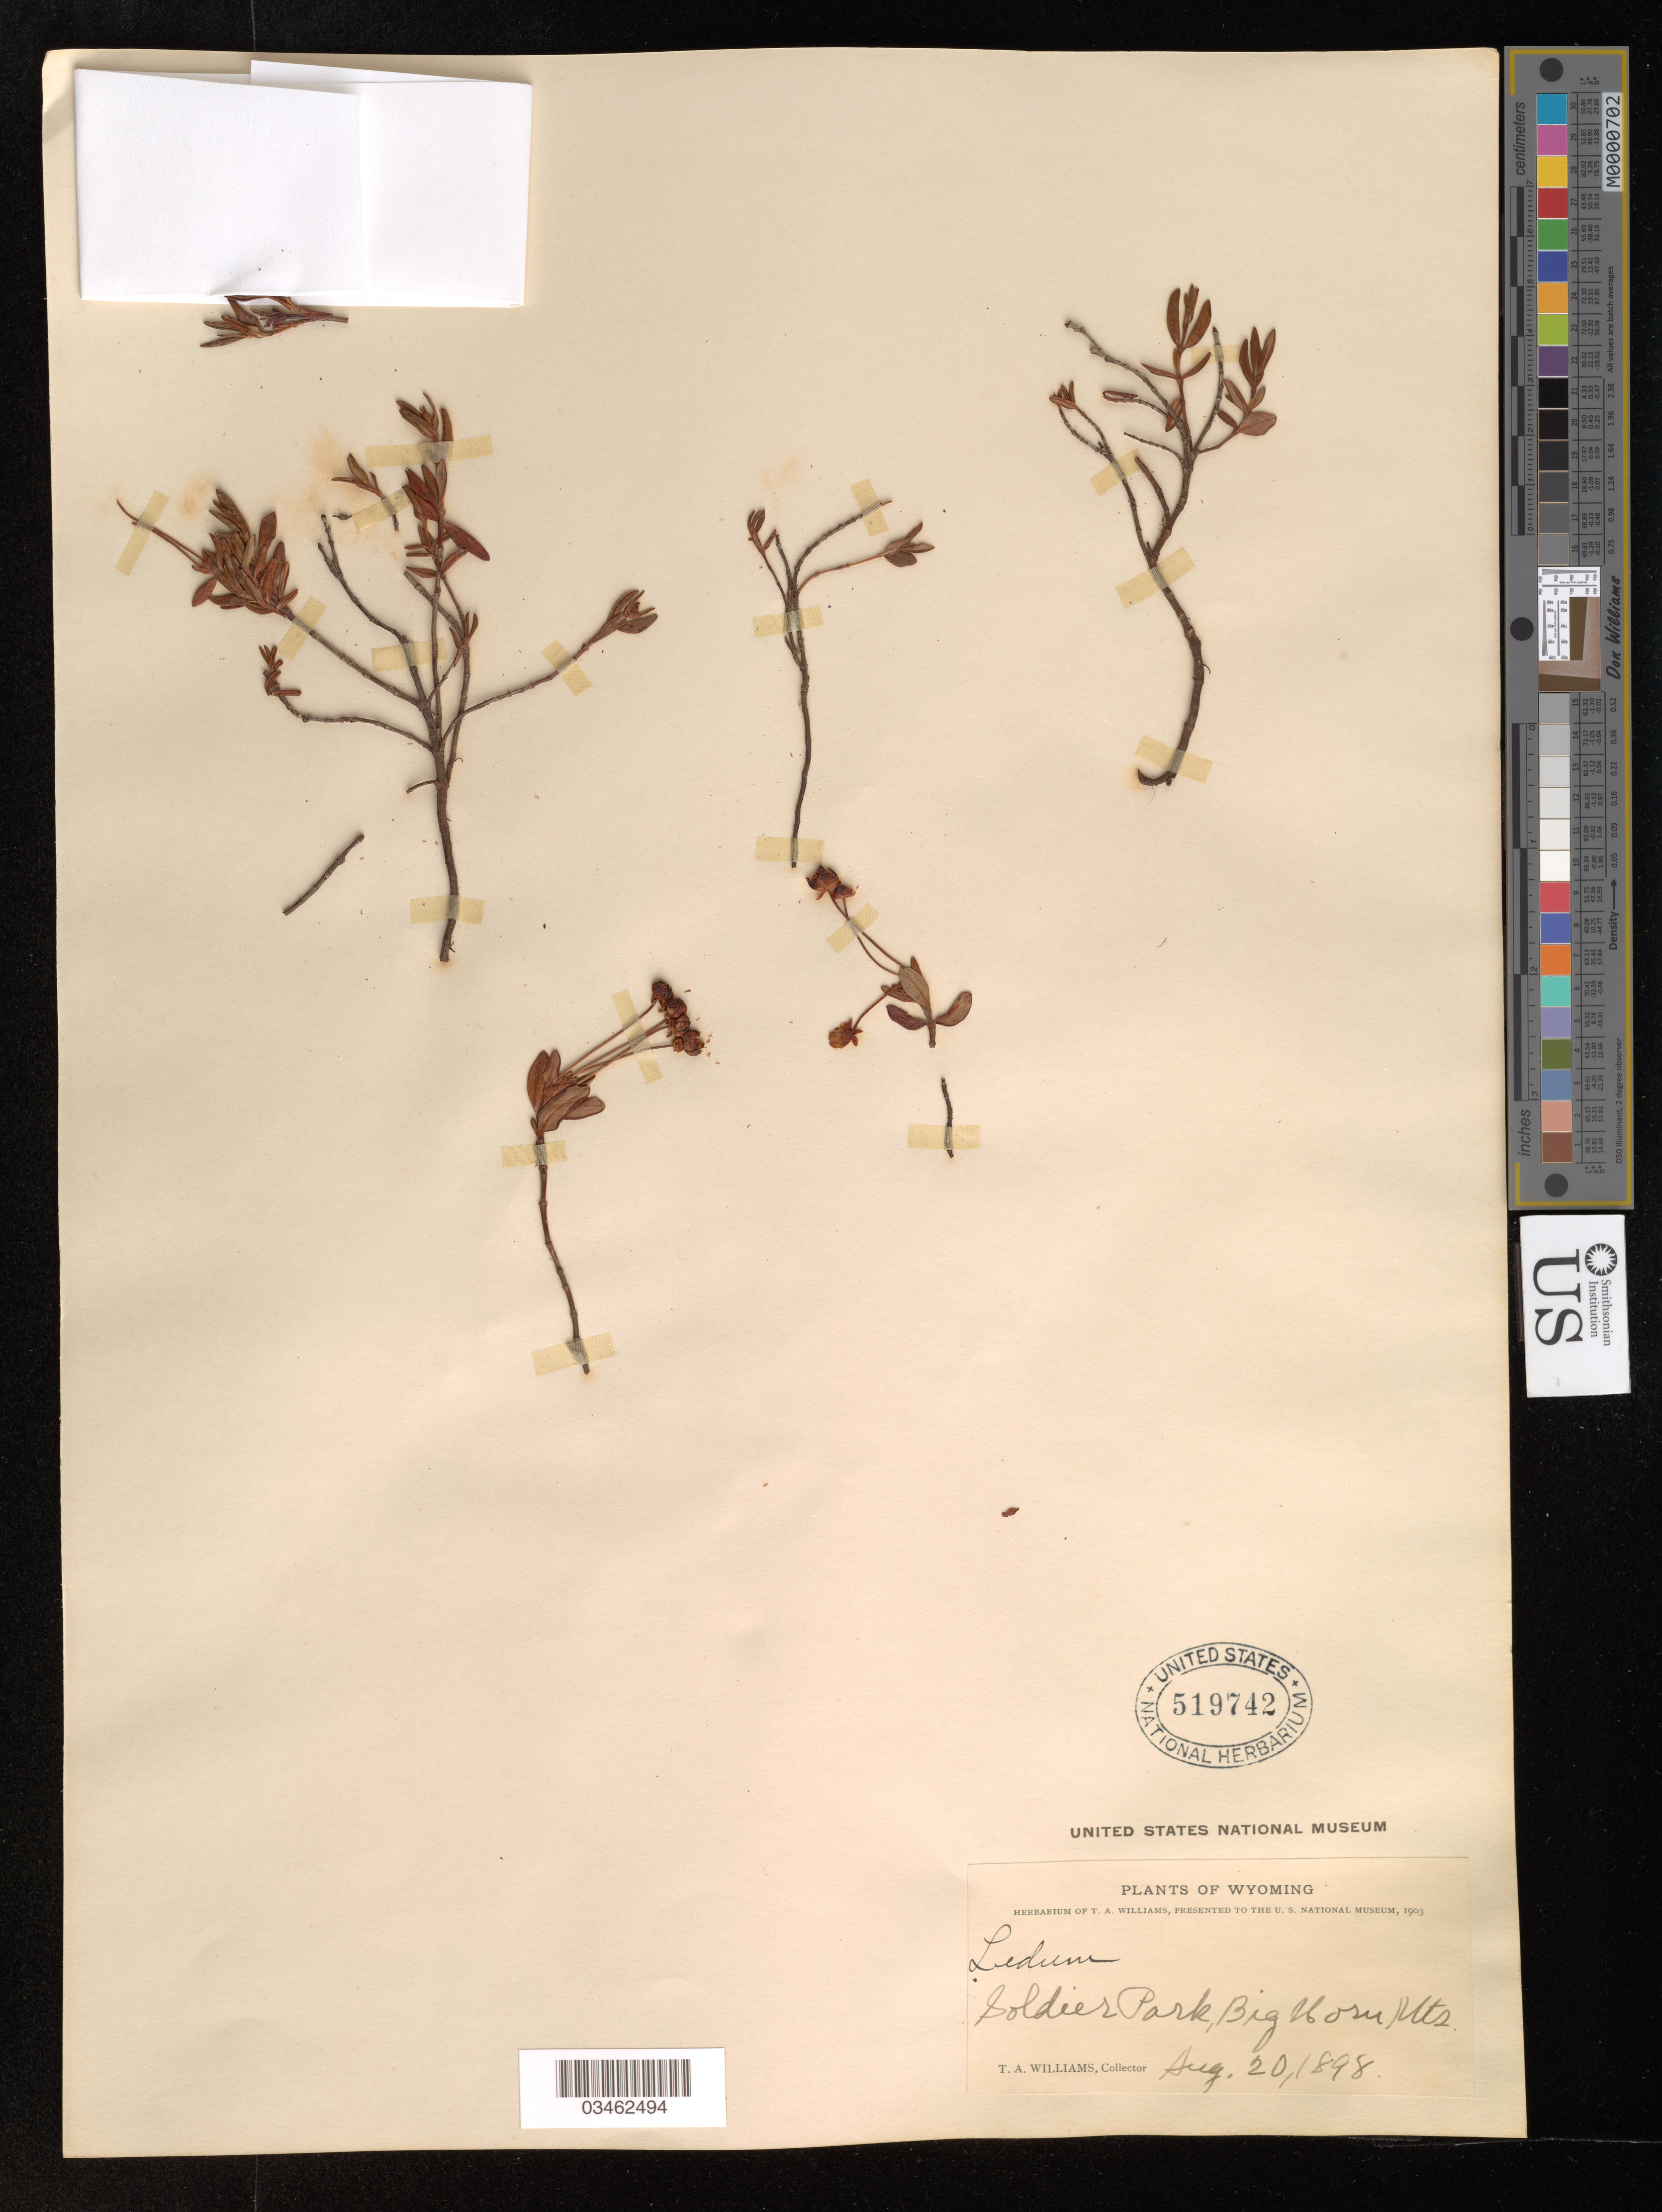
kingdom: Plantae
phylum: Tracheophyta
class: Magnoliopsida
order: Ericales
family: Ericaceae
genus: Ledum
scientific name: Ledum sp.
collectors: T. A. Williams (herbarium)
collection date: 1898-08-20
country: United States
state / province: Wyoming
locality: Soldier Park, Big Horn Mts.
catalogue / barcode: US 519742